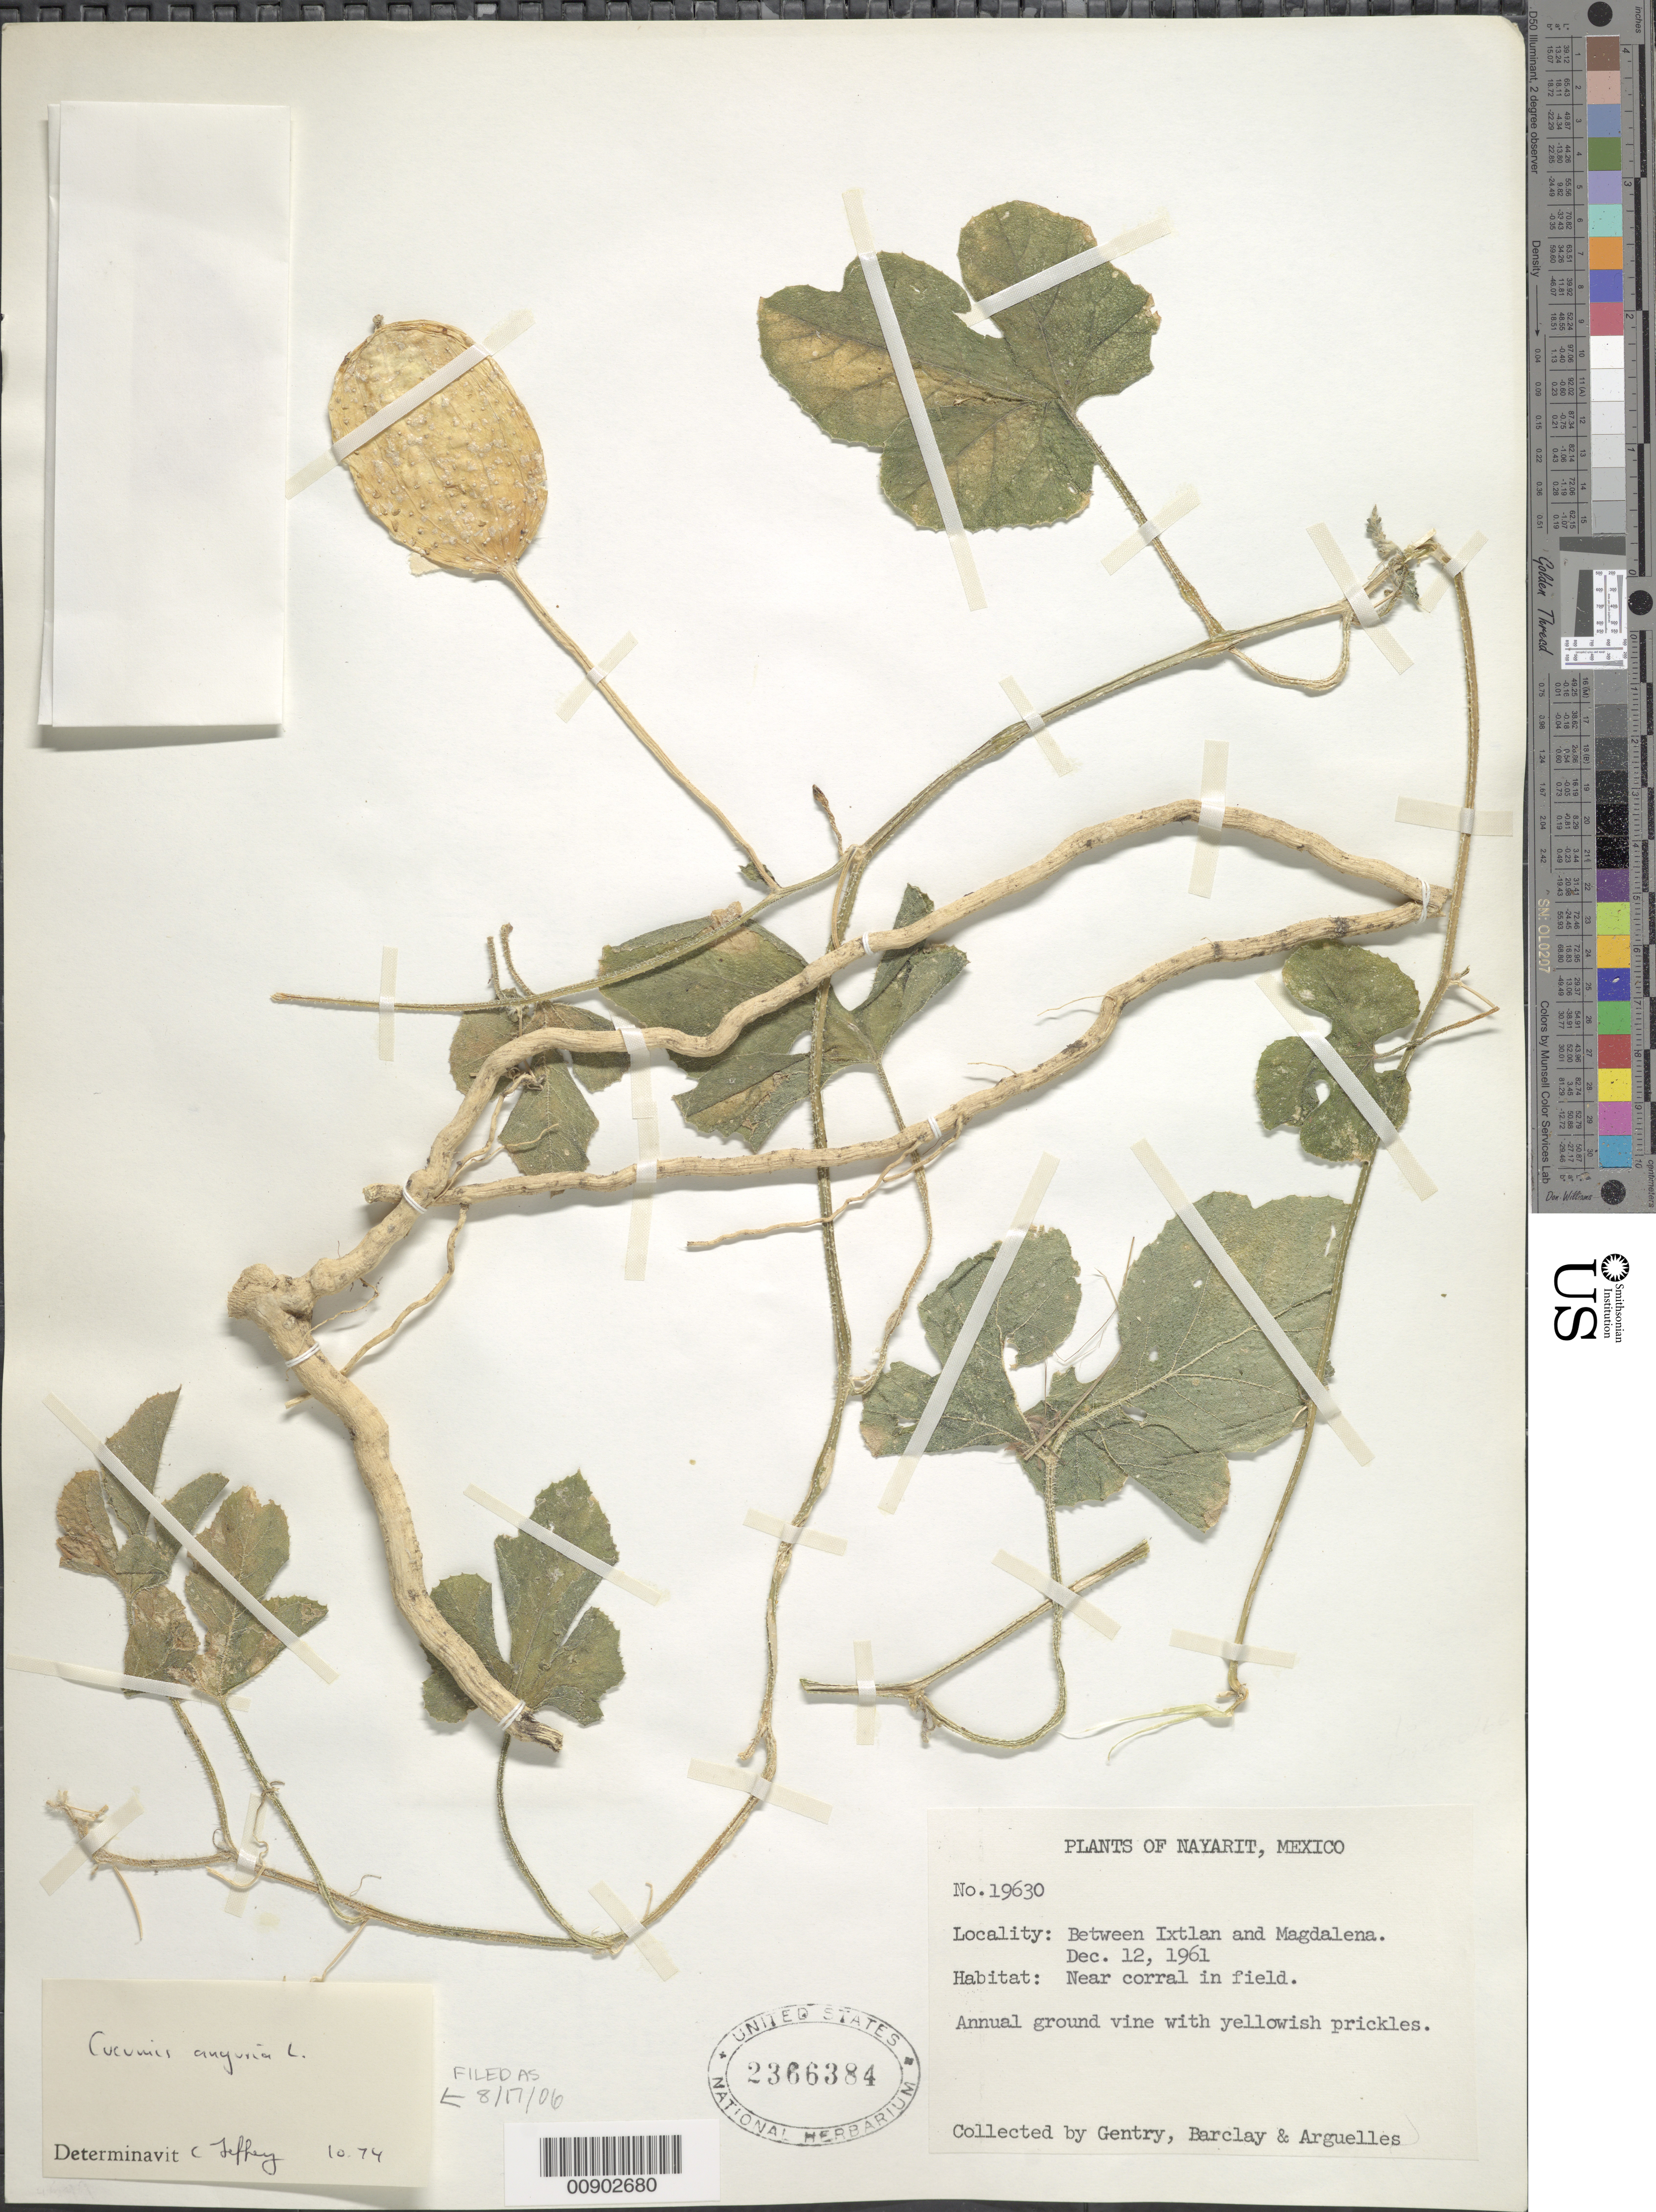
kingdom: Plantae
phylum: Tracheophyta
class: Magnoliopsida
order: Cucurbitales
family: Cucurbitaceae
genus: Cucumis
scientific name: Cucumis anguria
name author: L.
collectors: Gentry, --, -- Barclay & Arguelles, --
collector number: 19630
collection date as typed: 12 Dec 1961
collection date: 1961-12-12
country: Mexico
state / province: Nayarit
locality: Between Ixtlan and Magdalena, Nayarit.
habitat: Near corral in field.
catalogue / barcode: US 2366384